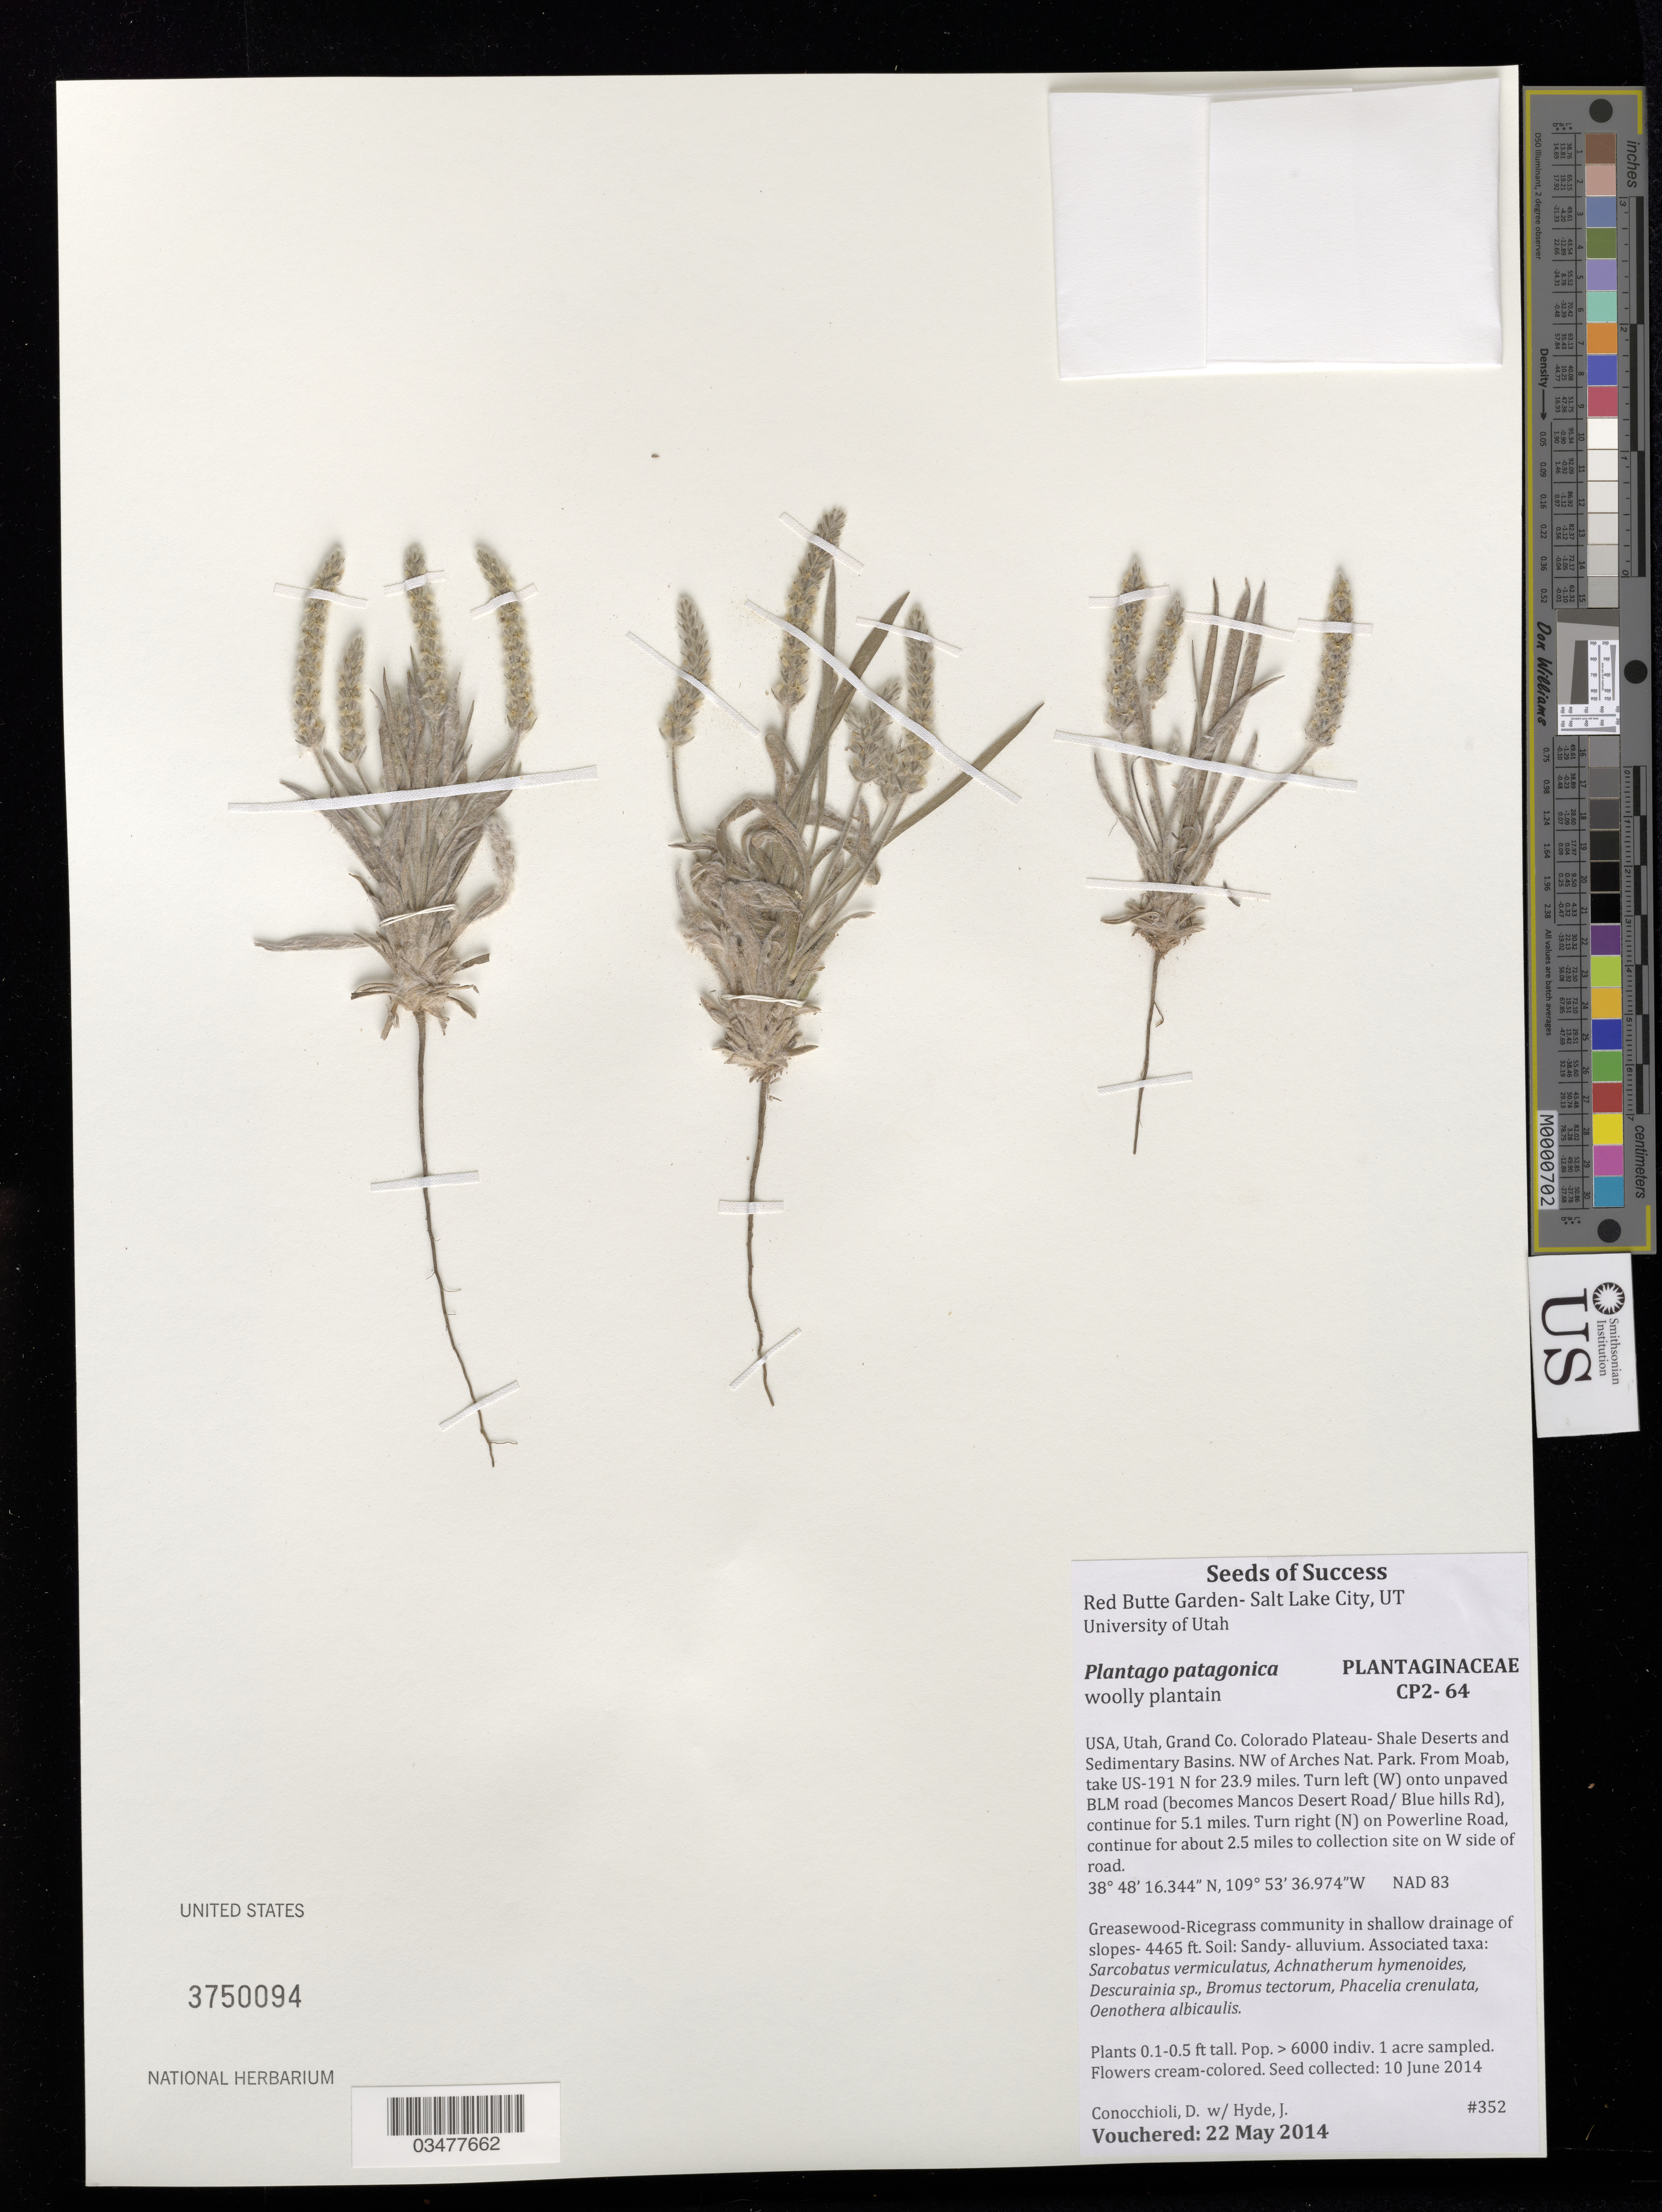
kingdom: Plantae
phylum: Tracheophyta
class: Magnoliopsida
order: Lamiales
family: Plantaginaceae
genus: Plantago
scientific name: Plantago patagonica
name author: Jacq.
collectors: D. Conocchioli & J. Hyde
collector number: CP2-64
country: United States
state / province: Utah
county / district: Grand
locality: NW of Arches Nat. Park.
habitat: Greasewood-Ricegrass community in shallow drainage of slopes. Soil: sandy-alluvium. With Bromus tectorum, Phacelia crenulata, Oenothera albicaulis, etc.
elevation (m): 1361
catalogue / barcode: US 3750094